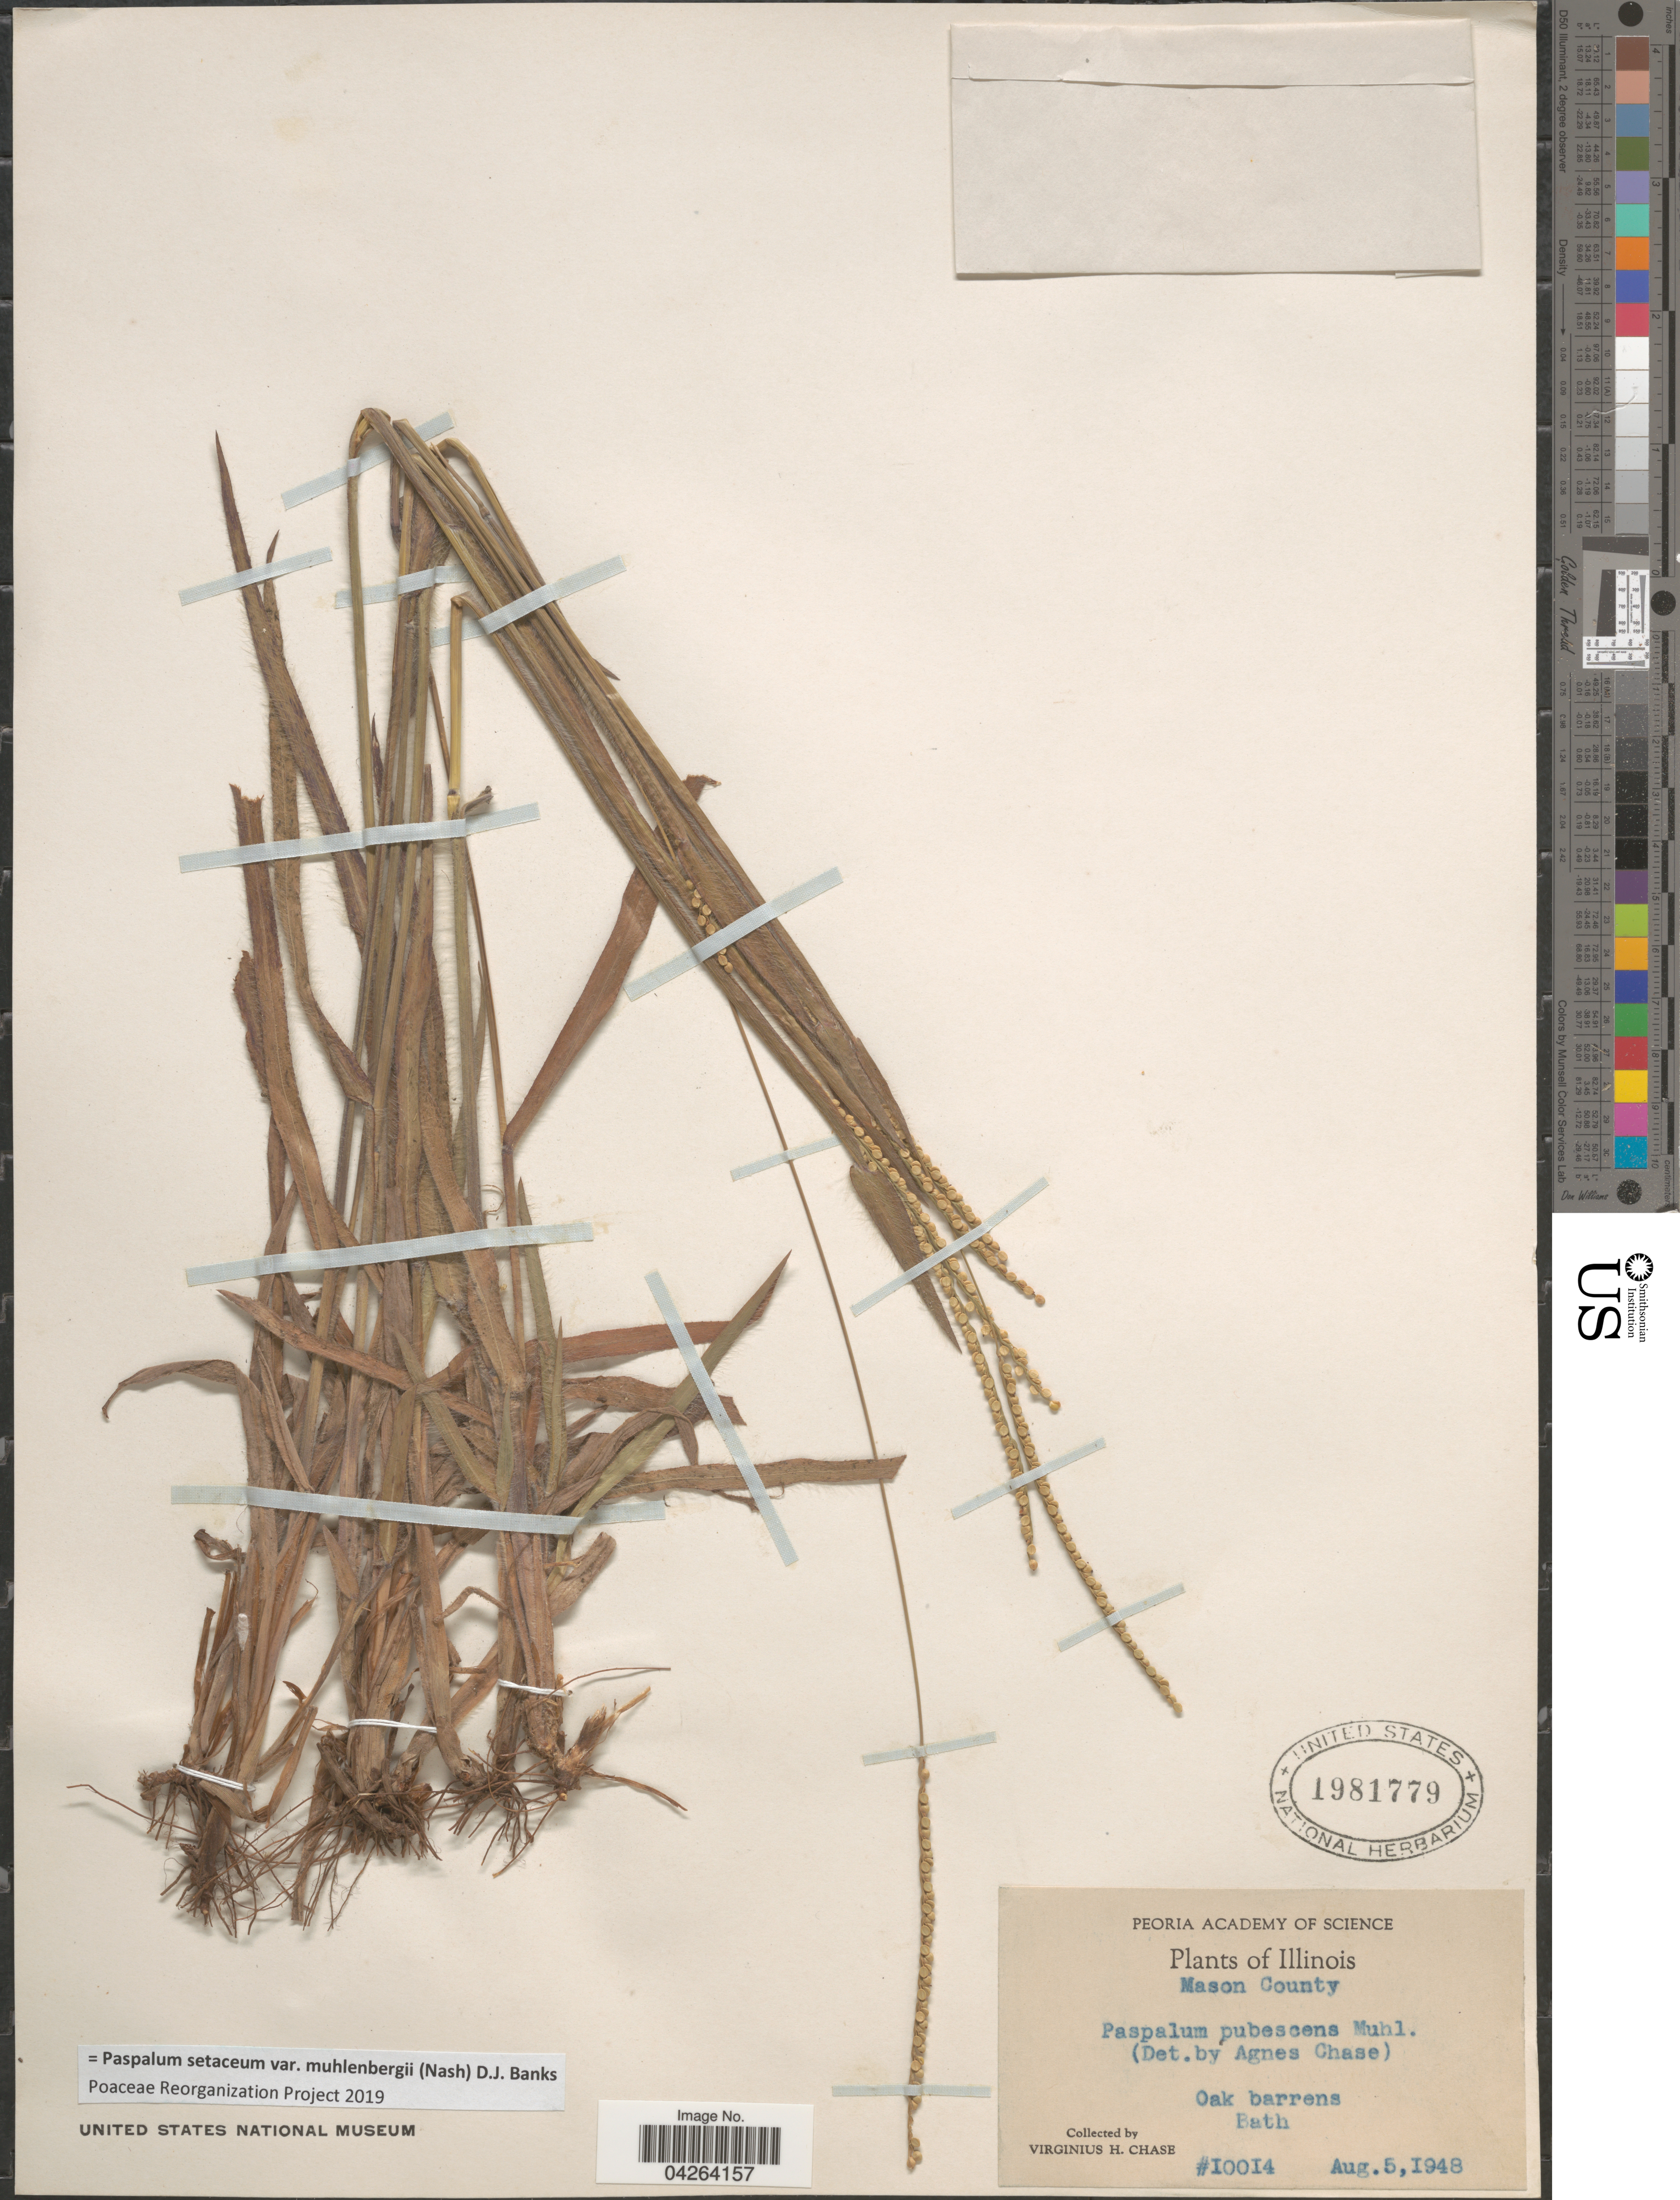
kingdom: Plantae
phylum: Tracheophyta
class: Liliopsida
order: Poales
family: Poaceae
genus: Paspalum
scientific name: Paspalum setaceum var. muhlenbergii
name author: (Nash) D.J. Banks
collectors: V. H. Chase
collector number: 10014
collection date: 1948-08-05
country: United States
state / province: Illinois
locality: Mason County. Oak barrens. Bath.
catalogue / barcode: US 1981779